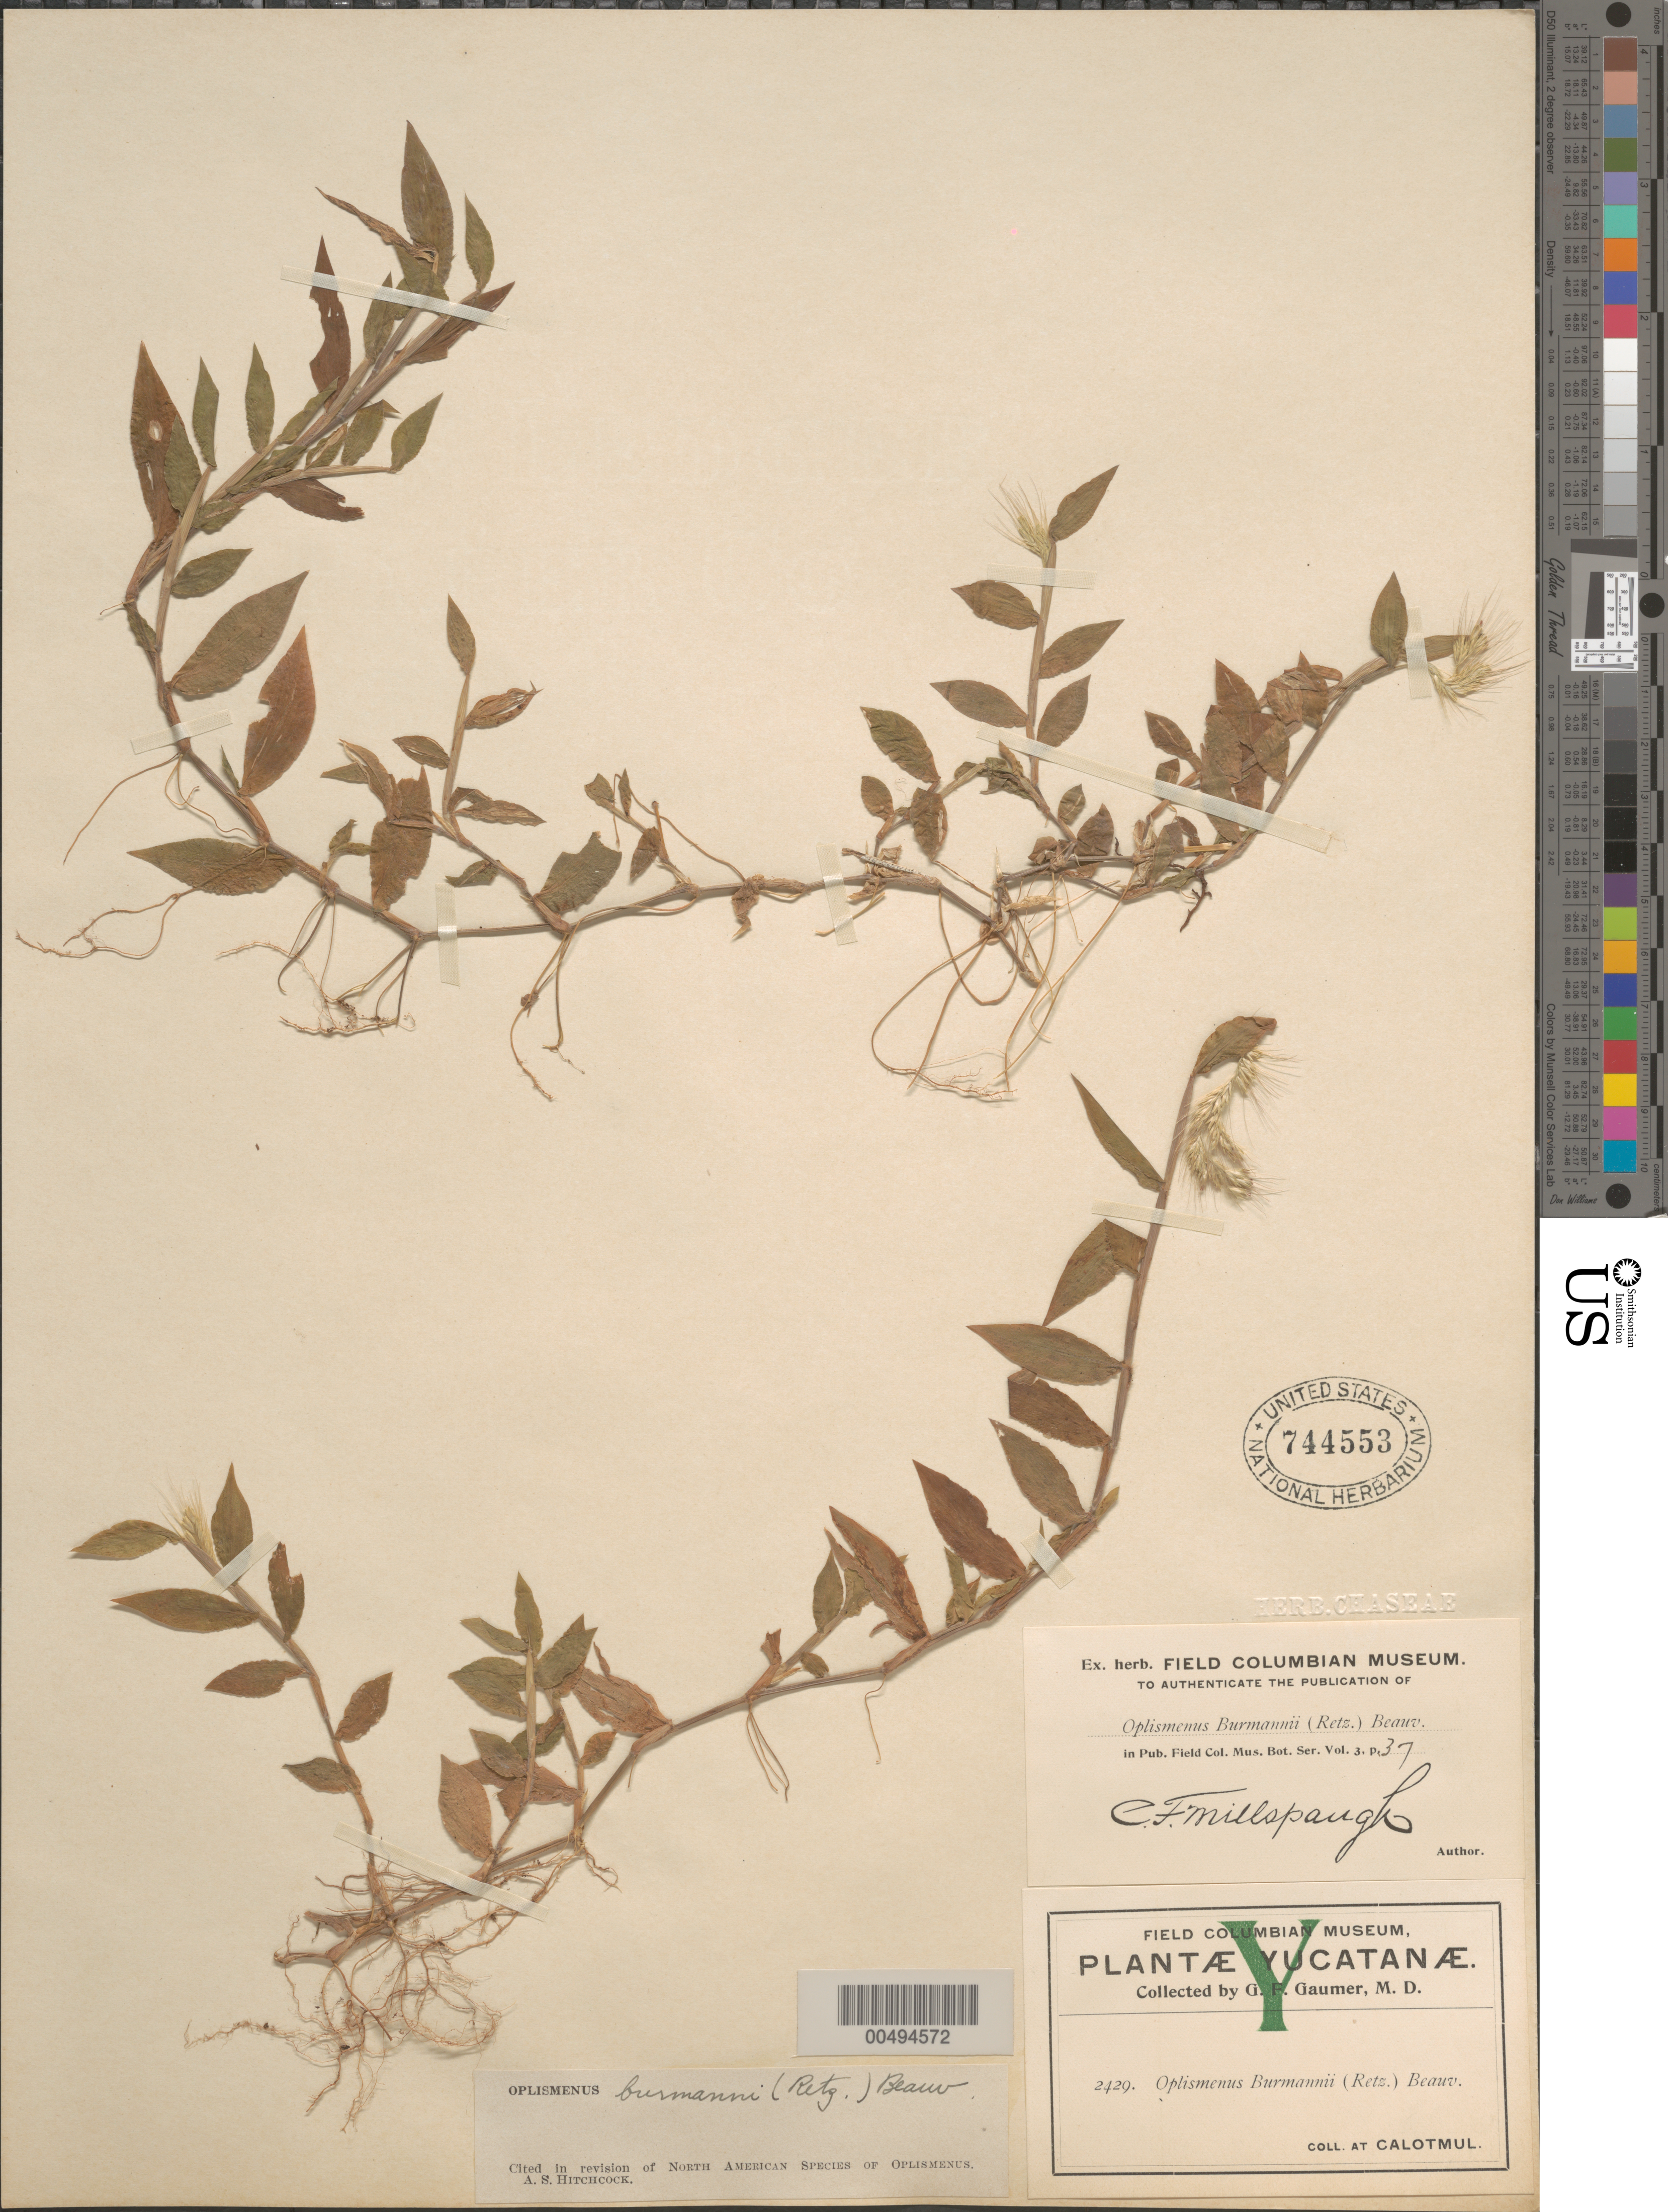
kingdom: Plantae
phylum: Tracheophyta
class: Liliopsida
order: Poales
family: Poaceae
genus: Oplismenus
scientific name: Oplismenus burmannii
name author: (Retz.) P. Beauv.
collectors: G. F. Gaumer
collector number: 2429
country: Mexico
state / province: Yucatan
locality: At Calotmul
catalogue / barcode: US 744553